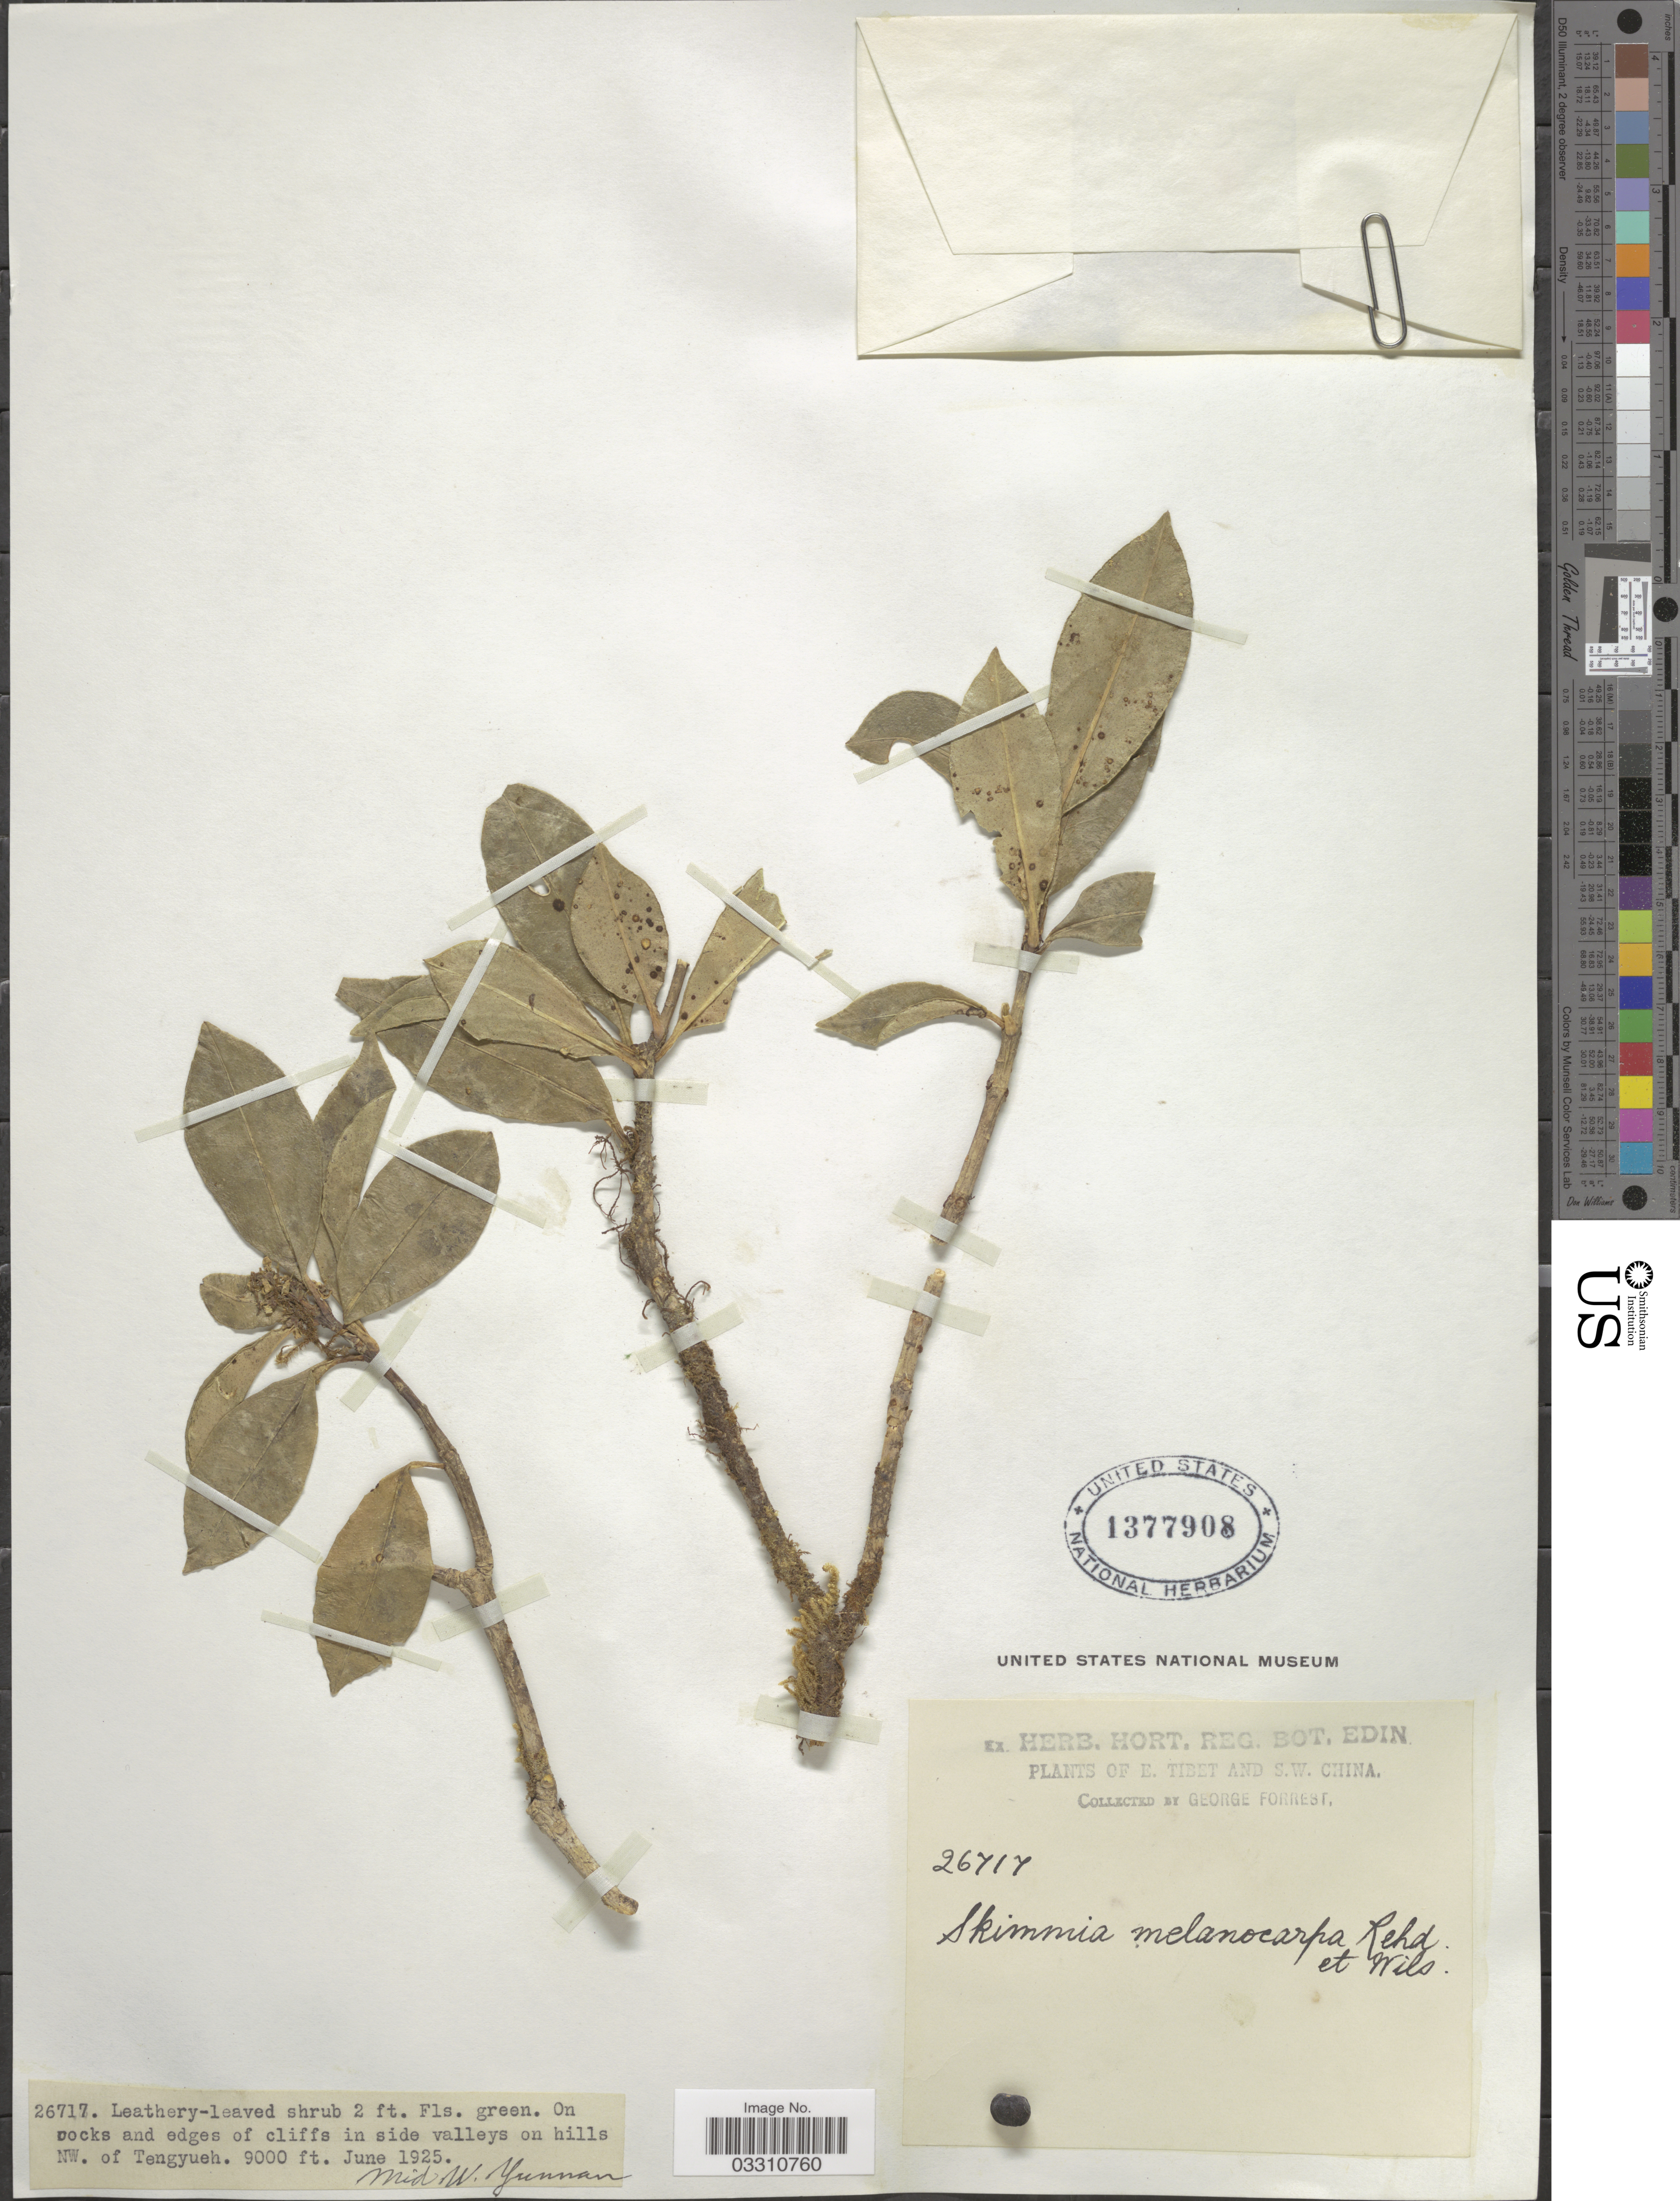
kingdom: Plantae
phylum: Tracheophyta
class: Magnoliopsida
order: Sapindales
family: Rutaceae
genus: Skimmia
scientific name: Skimmia melanocarpa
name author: Rehder & E.H. Wilson in Sarg.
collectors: G. Forrest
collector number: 26717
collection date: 1925-06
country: China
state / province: Yunnan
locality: E. Tibet and S.W. China. [unsure placement] On rocks and edges of cliffs in side valleys on hills NW. of Tengyueh. Mid.W. Yunnan.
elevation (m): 2743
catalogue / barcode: US 1377908